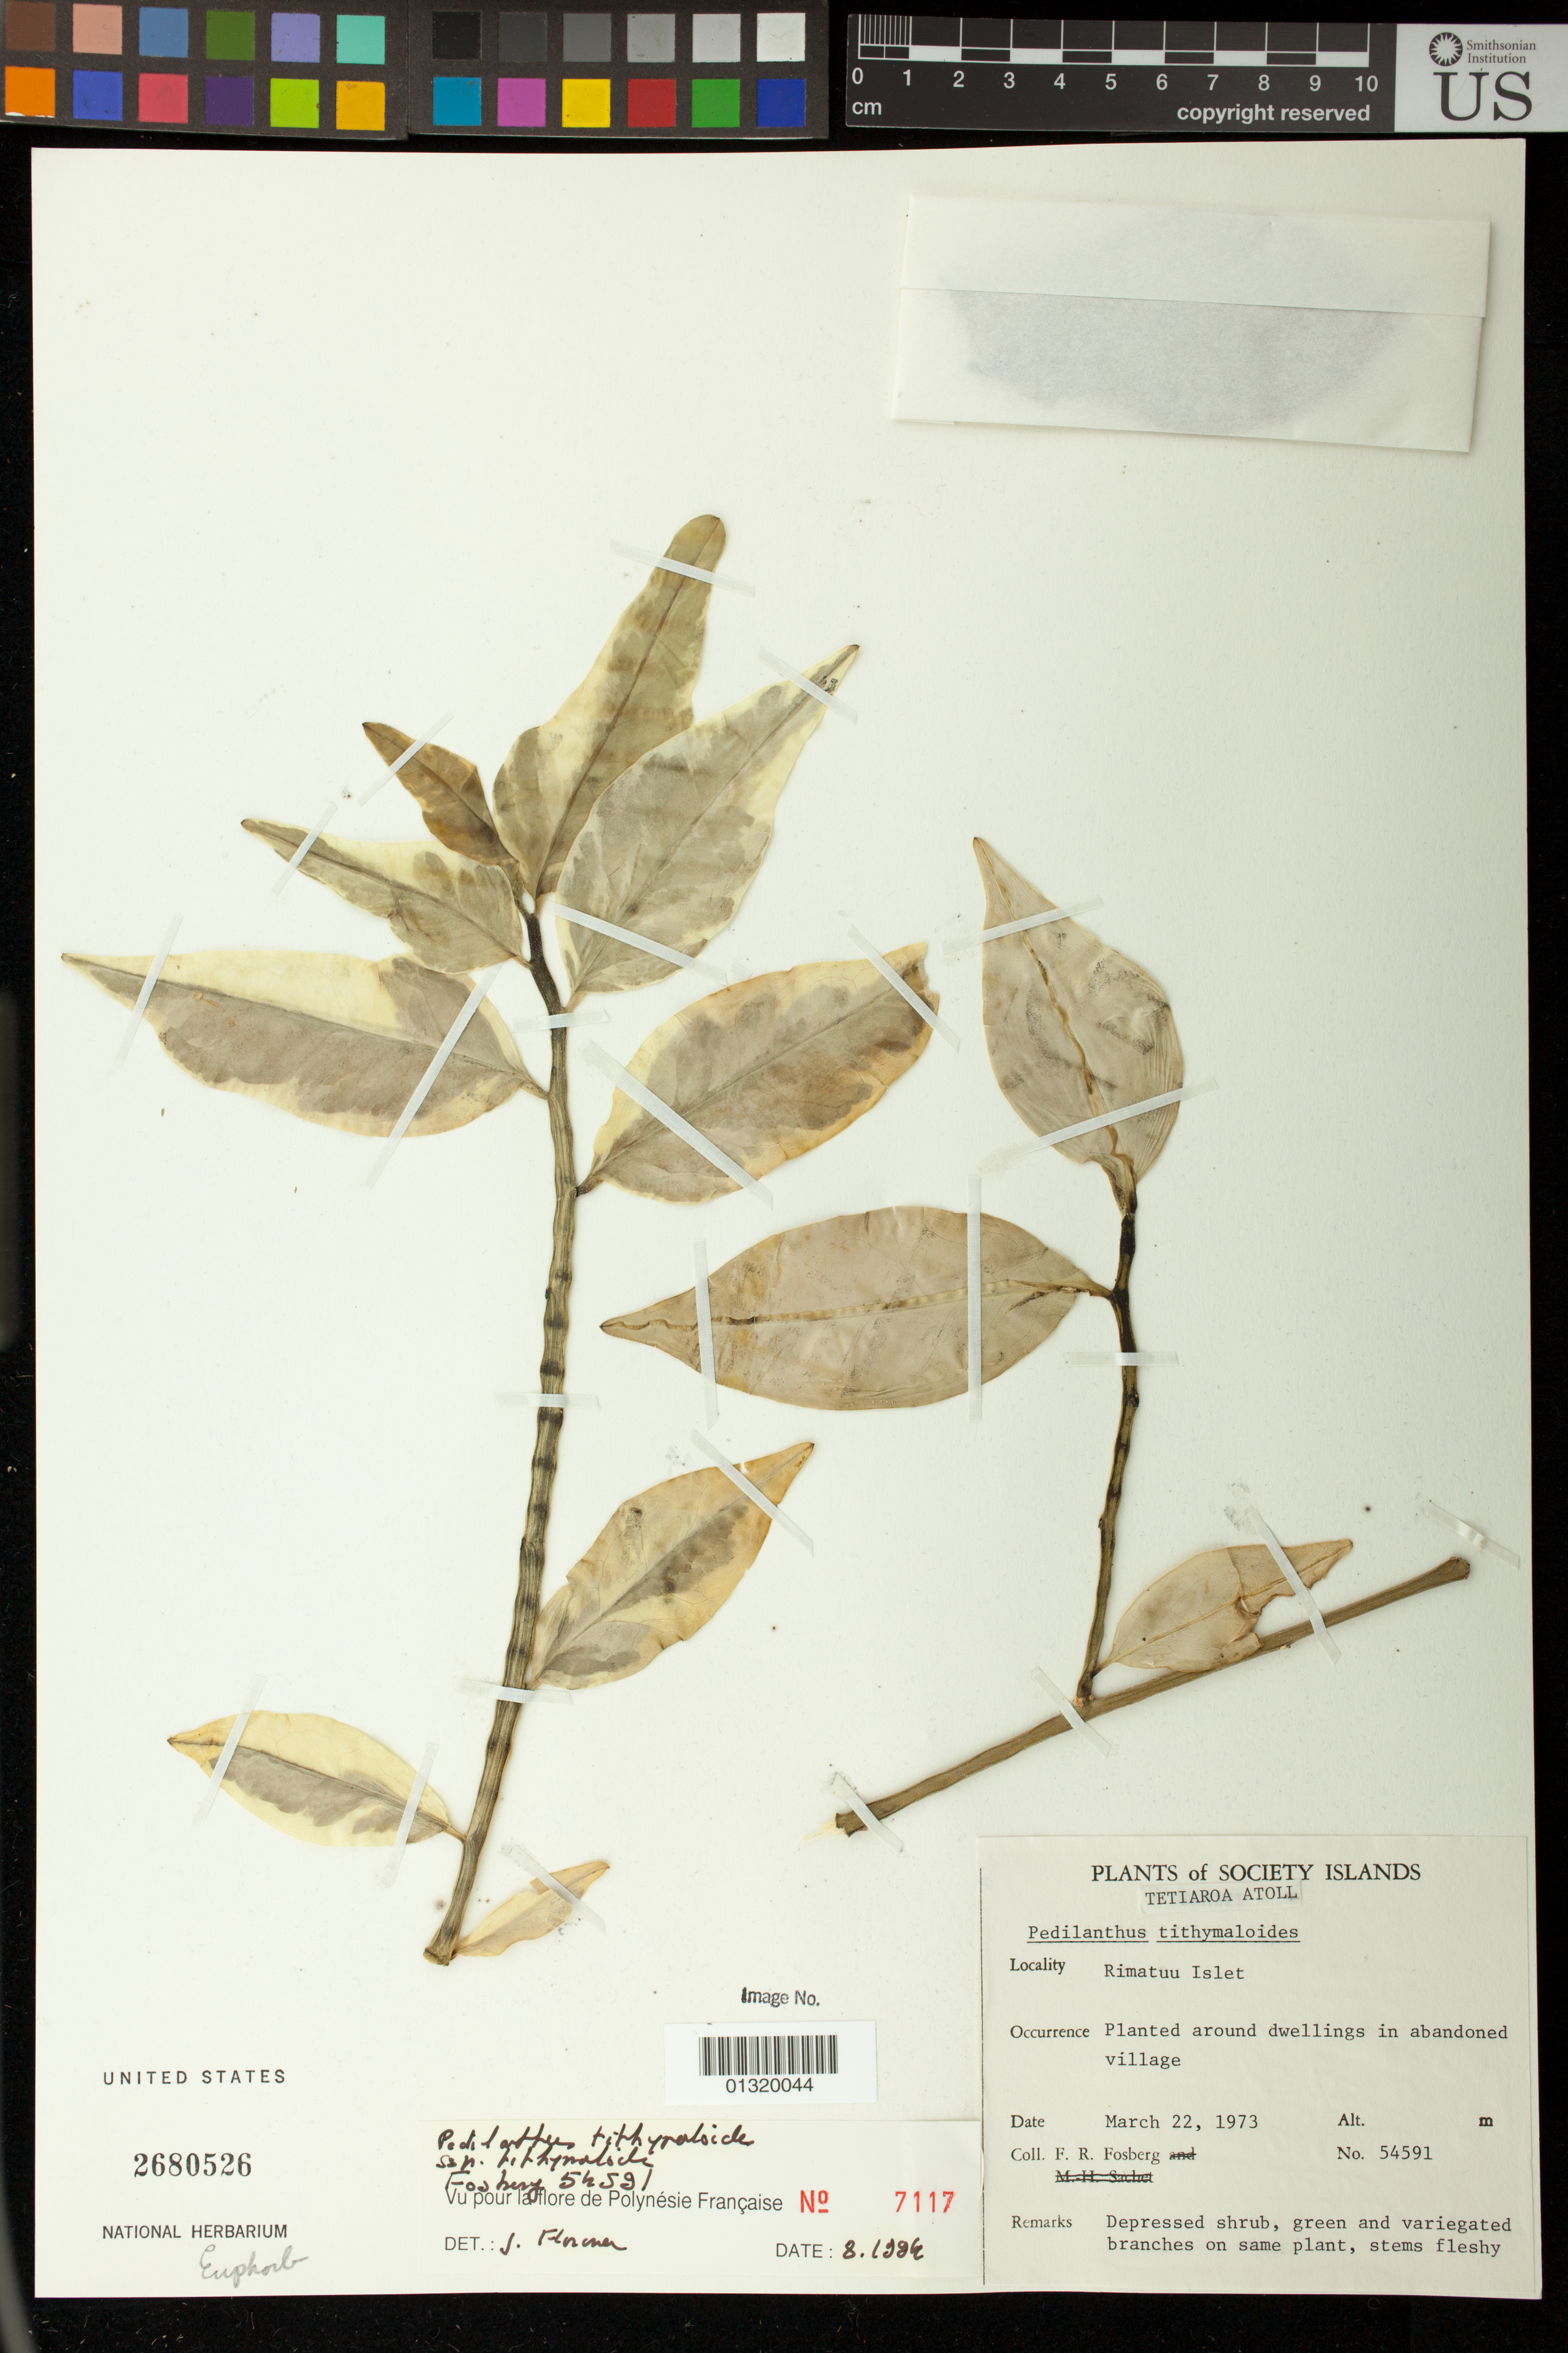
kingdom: Plantae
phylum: Tracheophyta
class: Magnoliopsida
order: Malpighiales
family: Euphorbiaceae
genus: Euphorbia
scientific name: Euphorbia tithymaloides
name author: L.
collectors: F. R. Fosberg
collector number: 54591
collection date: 1973-03-22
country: French Polynesia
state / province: Tetiaroa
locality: Rimatuu Islet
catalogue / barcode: US 2680526